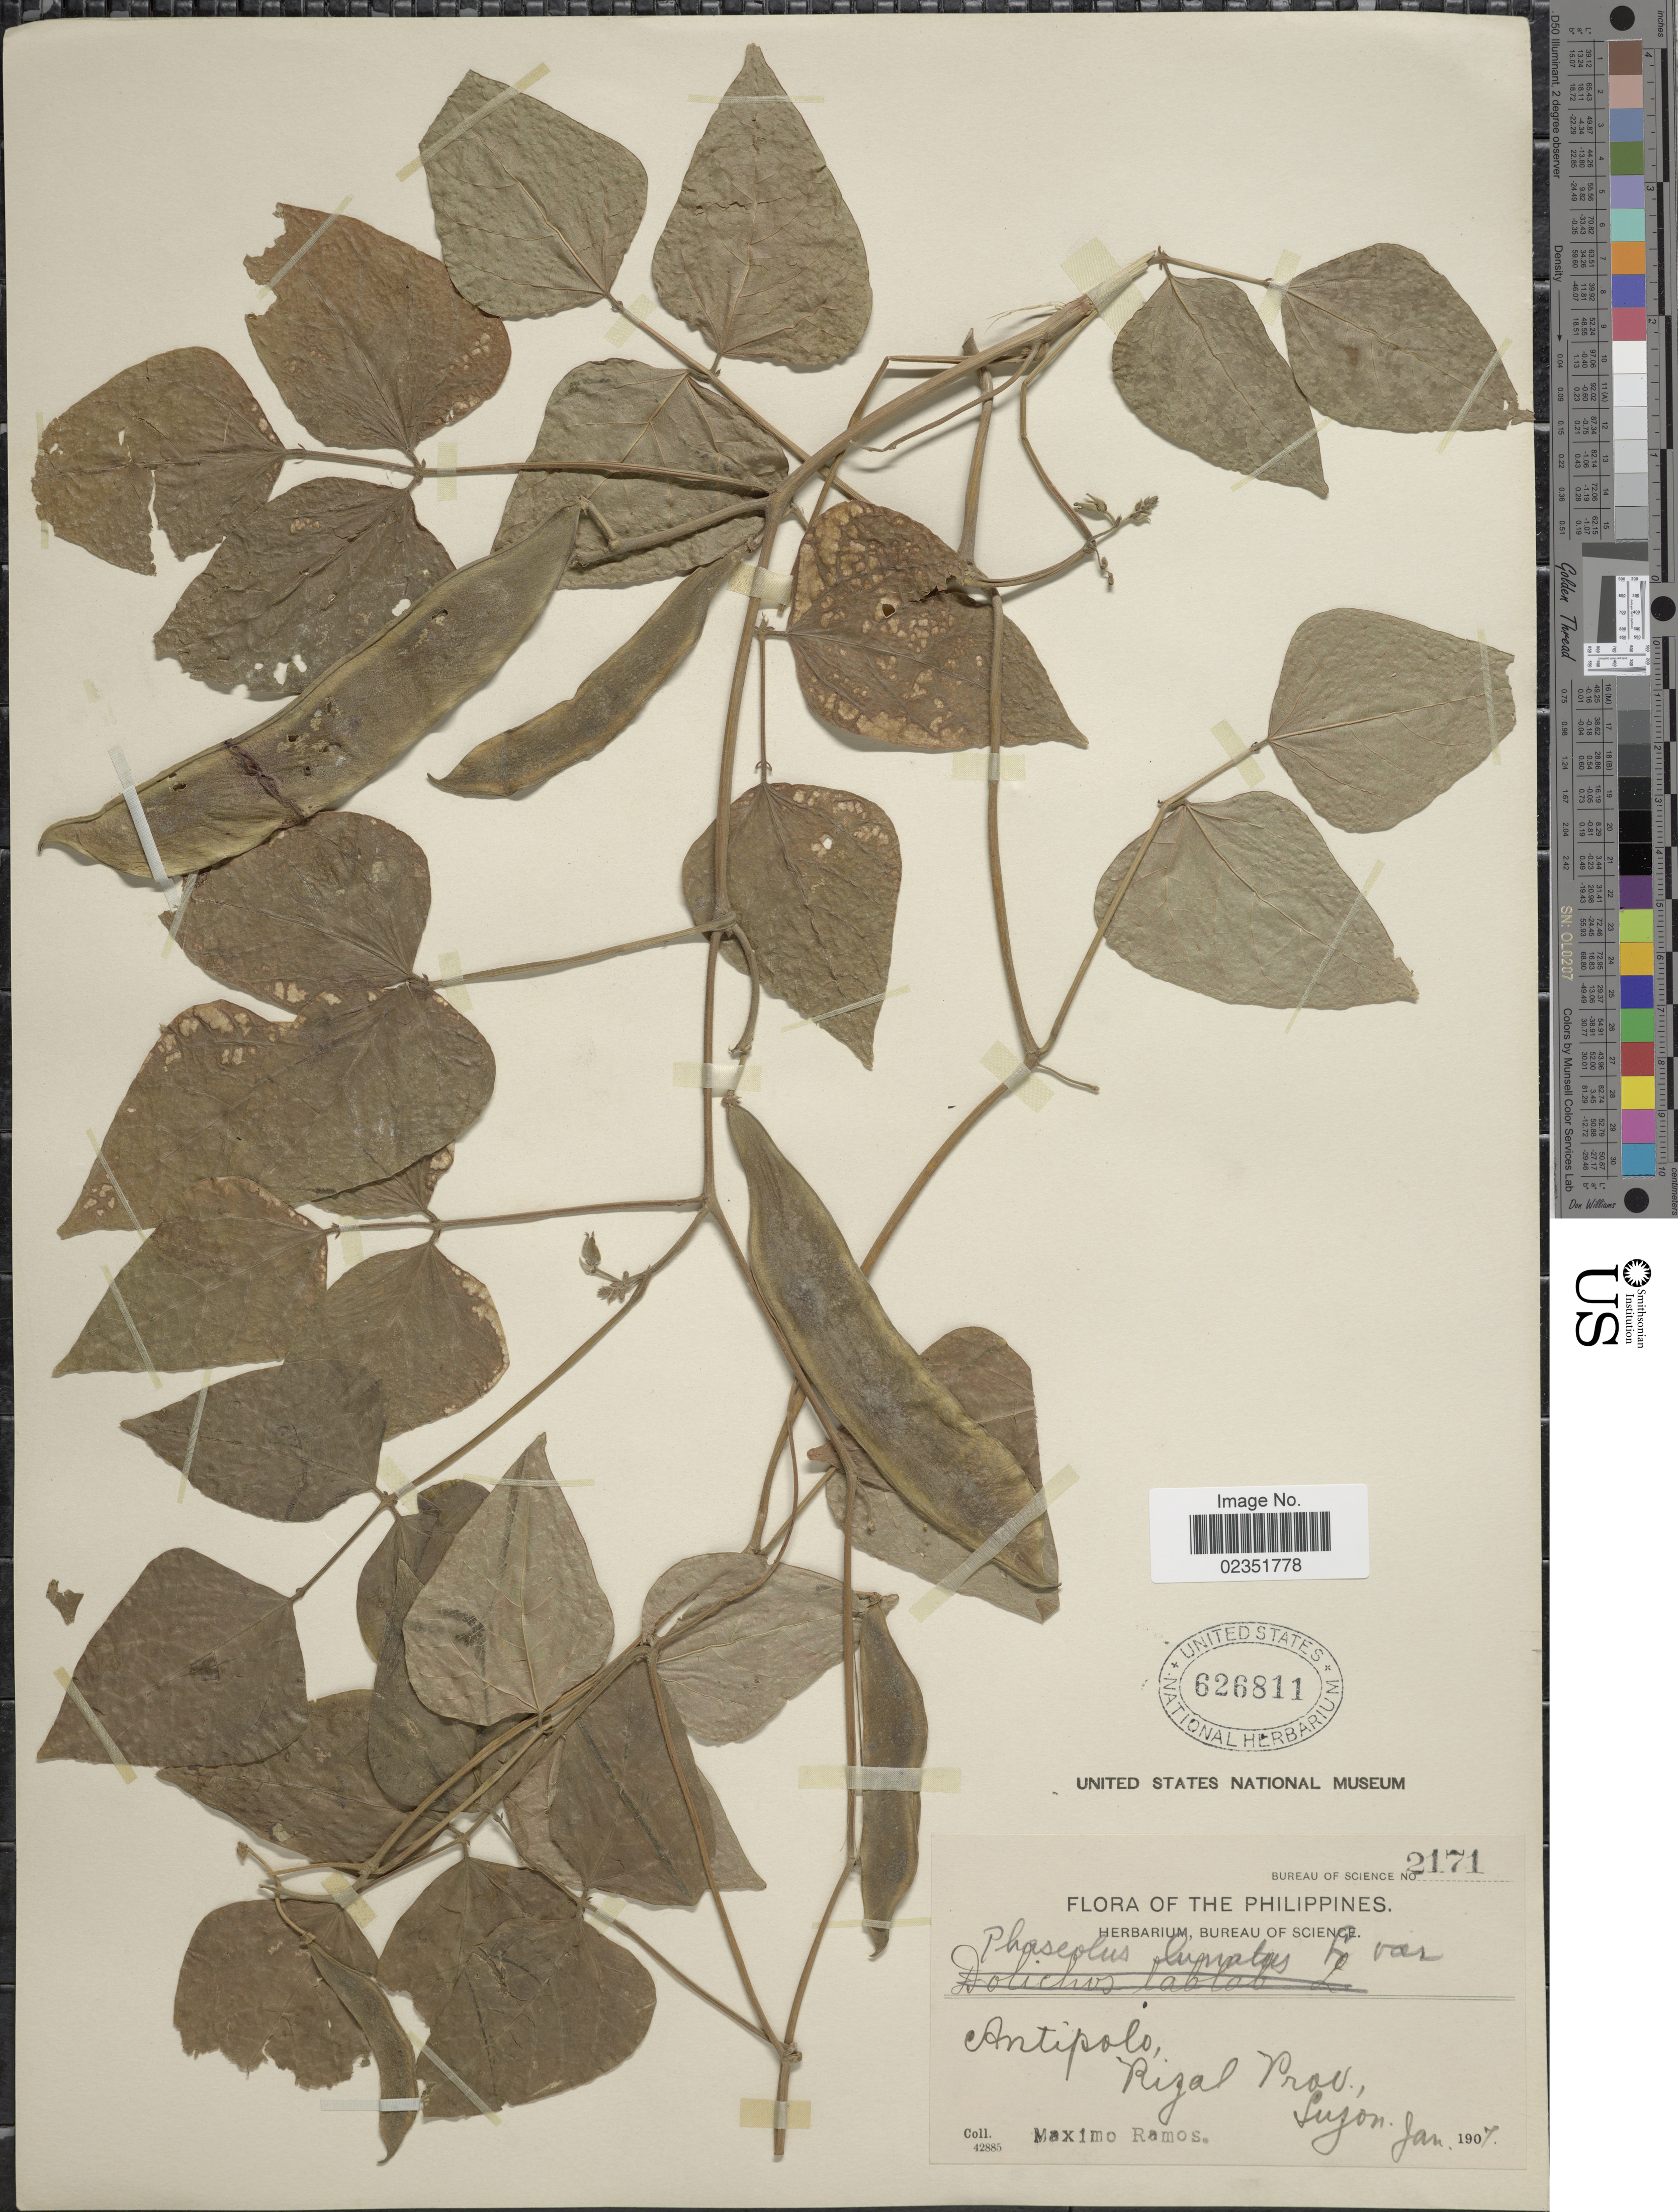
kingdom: Plantae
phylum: Tracheophyta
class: Magnoliopsida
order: Fabales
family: Fabaceae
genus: Phaseolus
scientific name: Phaseolus lunatus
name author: L.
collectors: M. Ramos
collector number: Bureau of Science 2171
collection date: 1907-01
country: Philippines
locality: Antipolo, Rizal Prov., Luzon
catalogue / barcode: US 626811